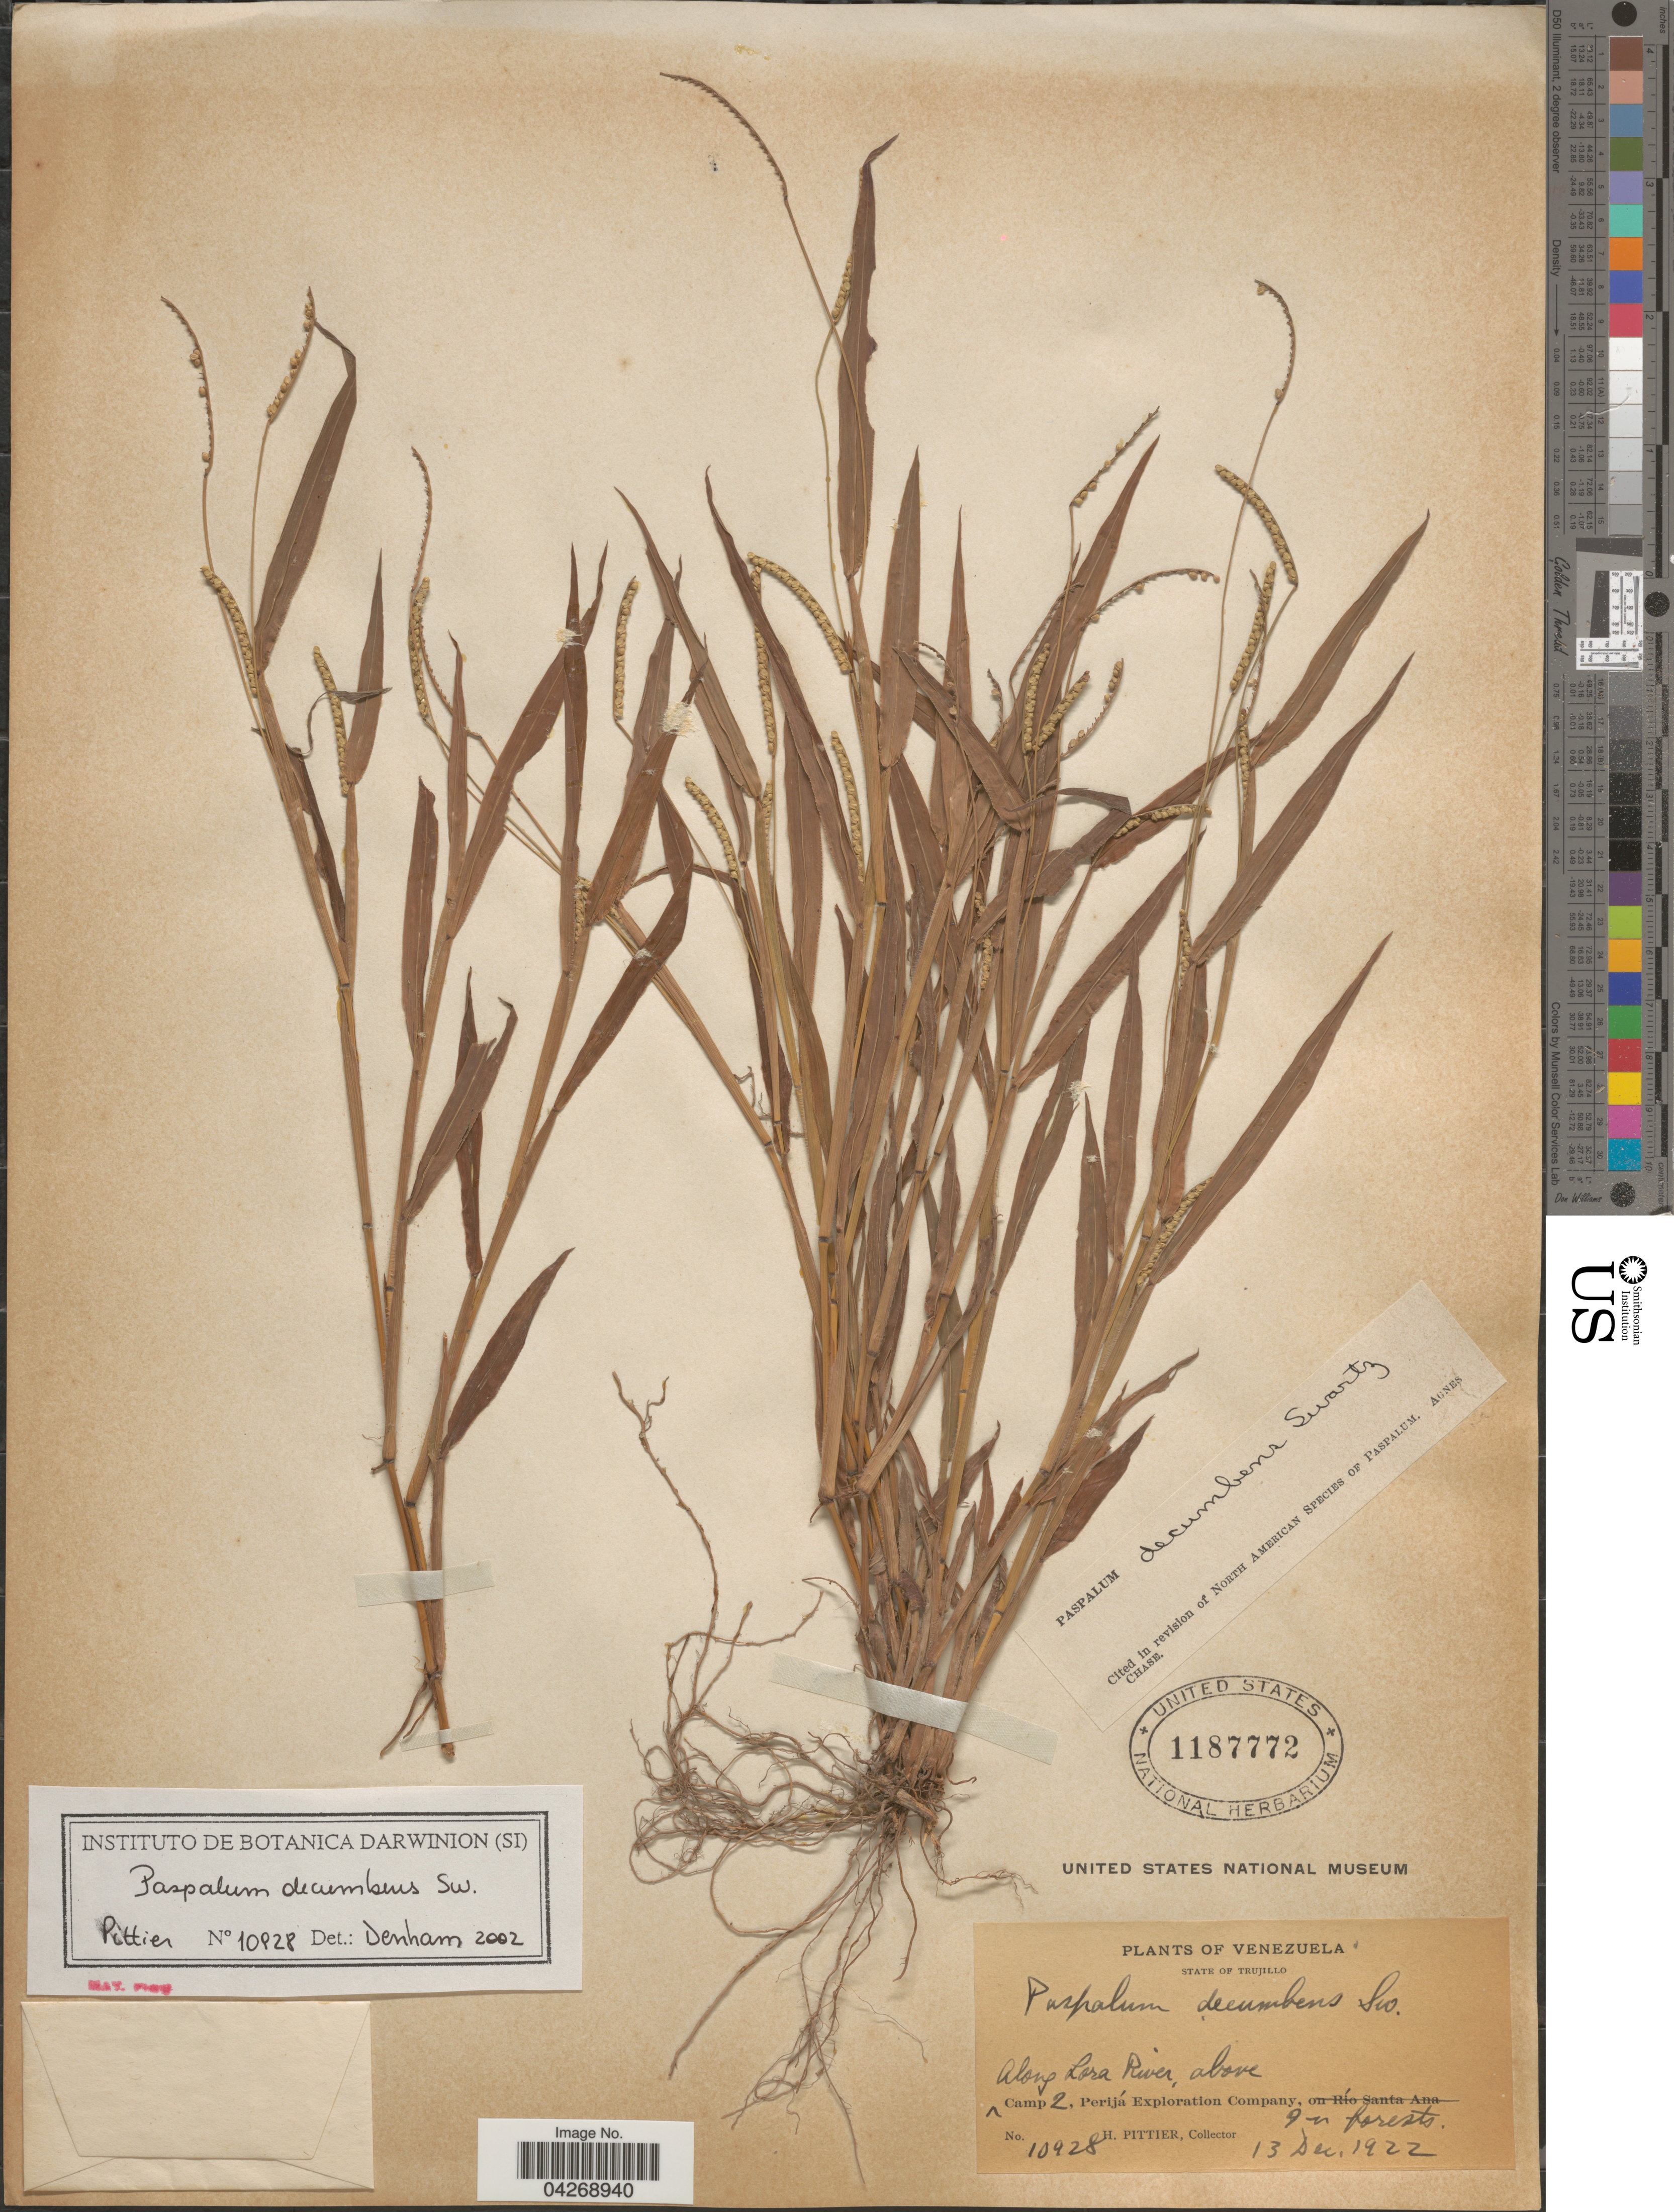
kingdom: Plantae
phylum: Tracheophyta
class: Liliopsida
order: Poales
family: Poaceae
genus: Paspalum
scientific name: Paspalum decumbens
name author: Sw.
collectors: H. F. Pittier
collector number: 10928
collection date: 1922-12-13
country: Venezuela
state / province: Trujillo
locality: Along Lora River, above Camp 2, Perijá Exploration Company. In forests.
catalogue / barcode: US 1187772